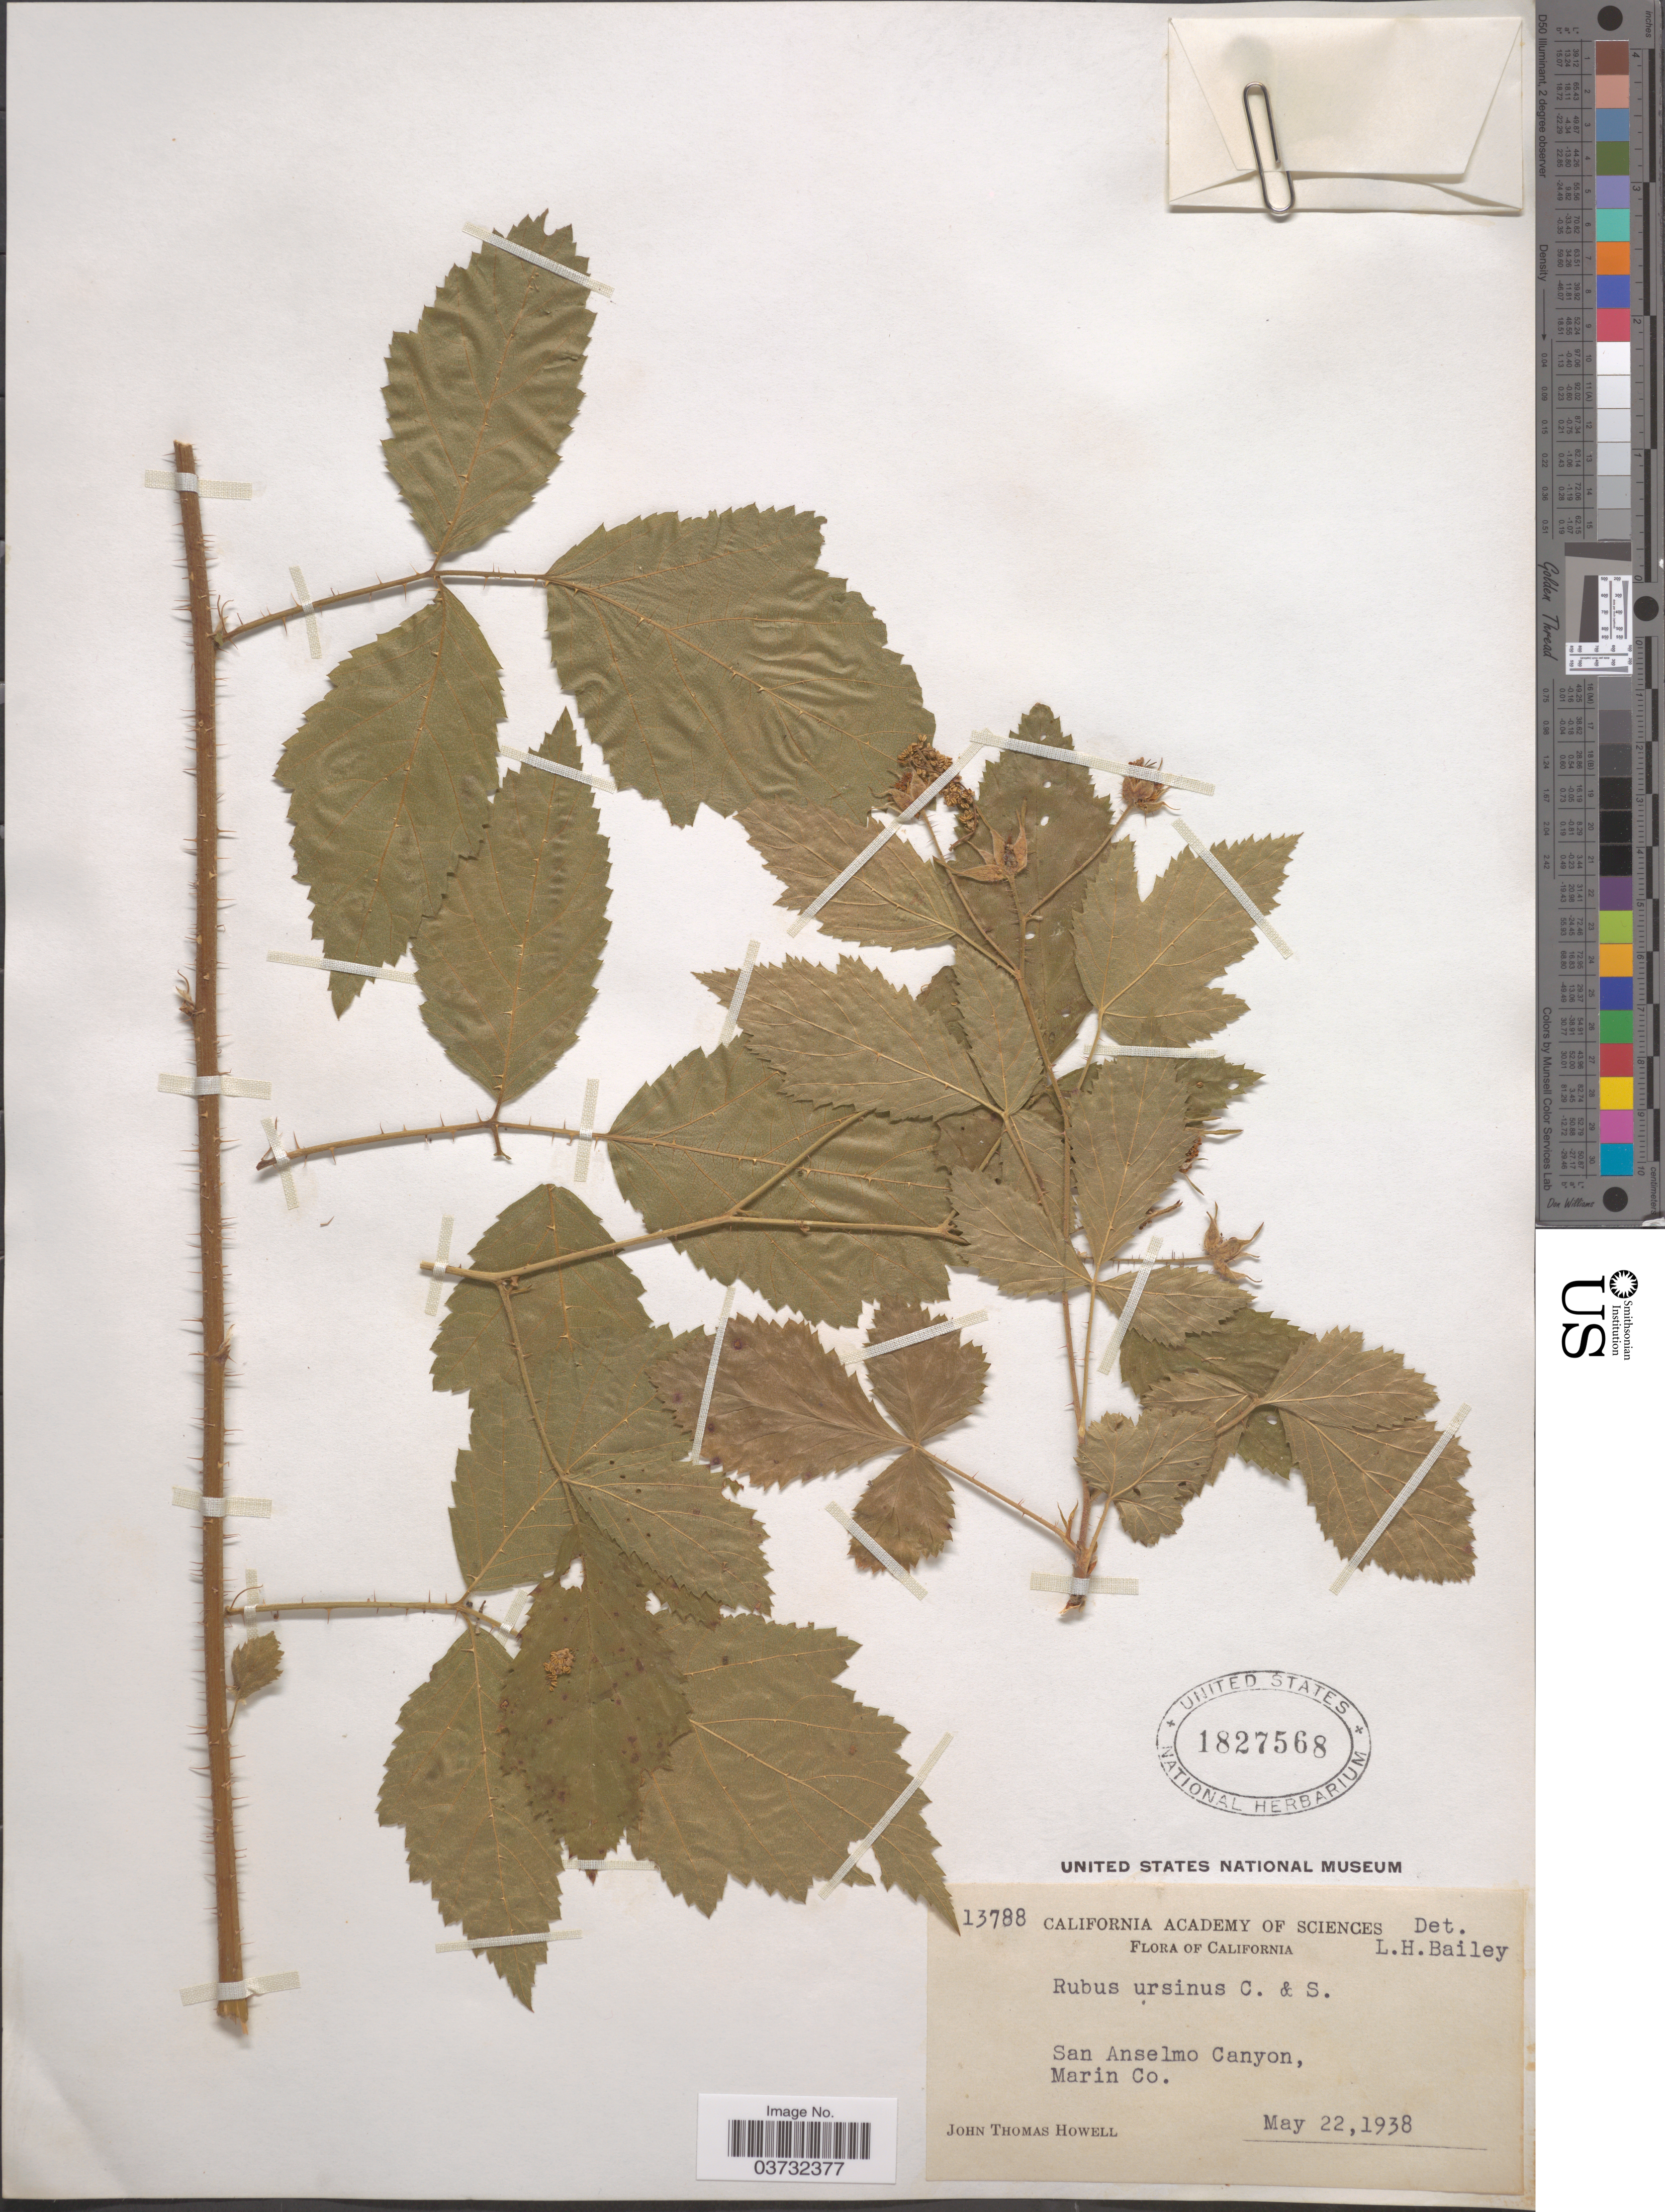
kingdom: Plantae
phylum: Tracheophyta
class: Magnoliopsida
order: Rosales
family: Rosaceae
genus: Rubus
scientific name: Rubus ursinus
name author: (Schltdl.) Cham.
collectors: J. T. Howell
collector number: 13788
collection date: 1938-05-22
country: United States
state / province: California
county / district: Marin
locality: San Anselmo Canyon, Marin Co.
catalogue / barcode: US 1827568